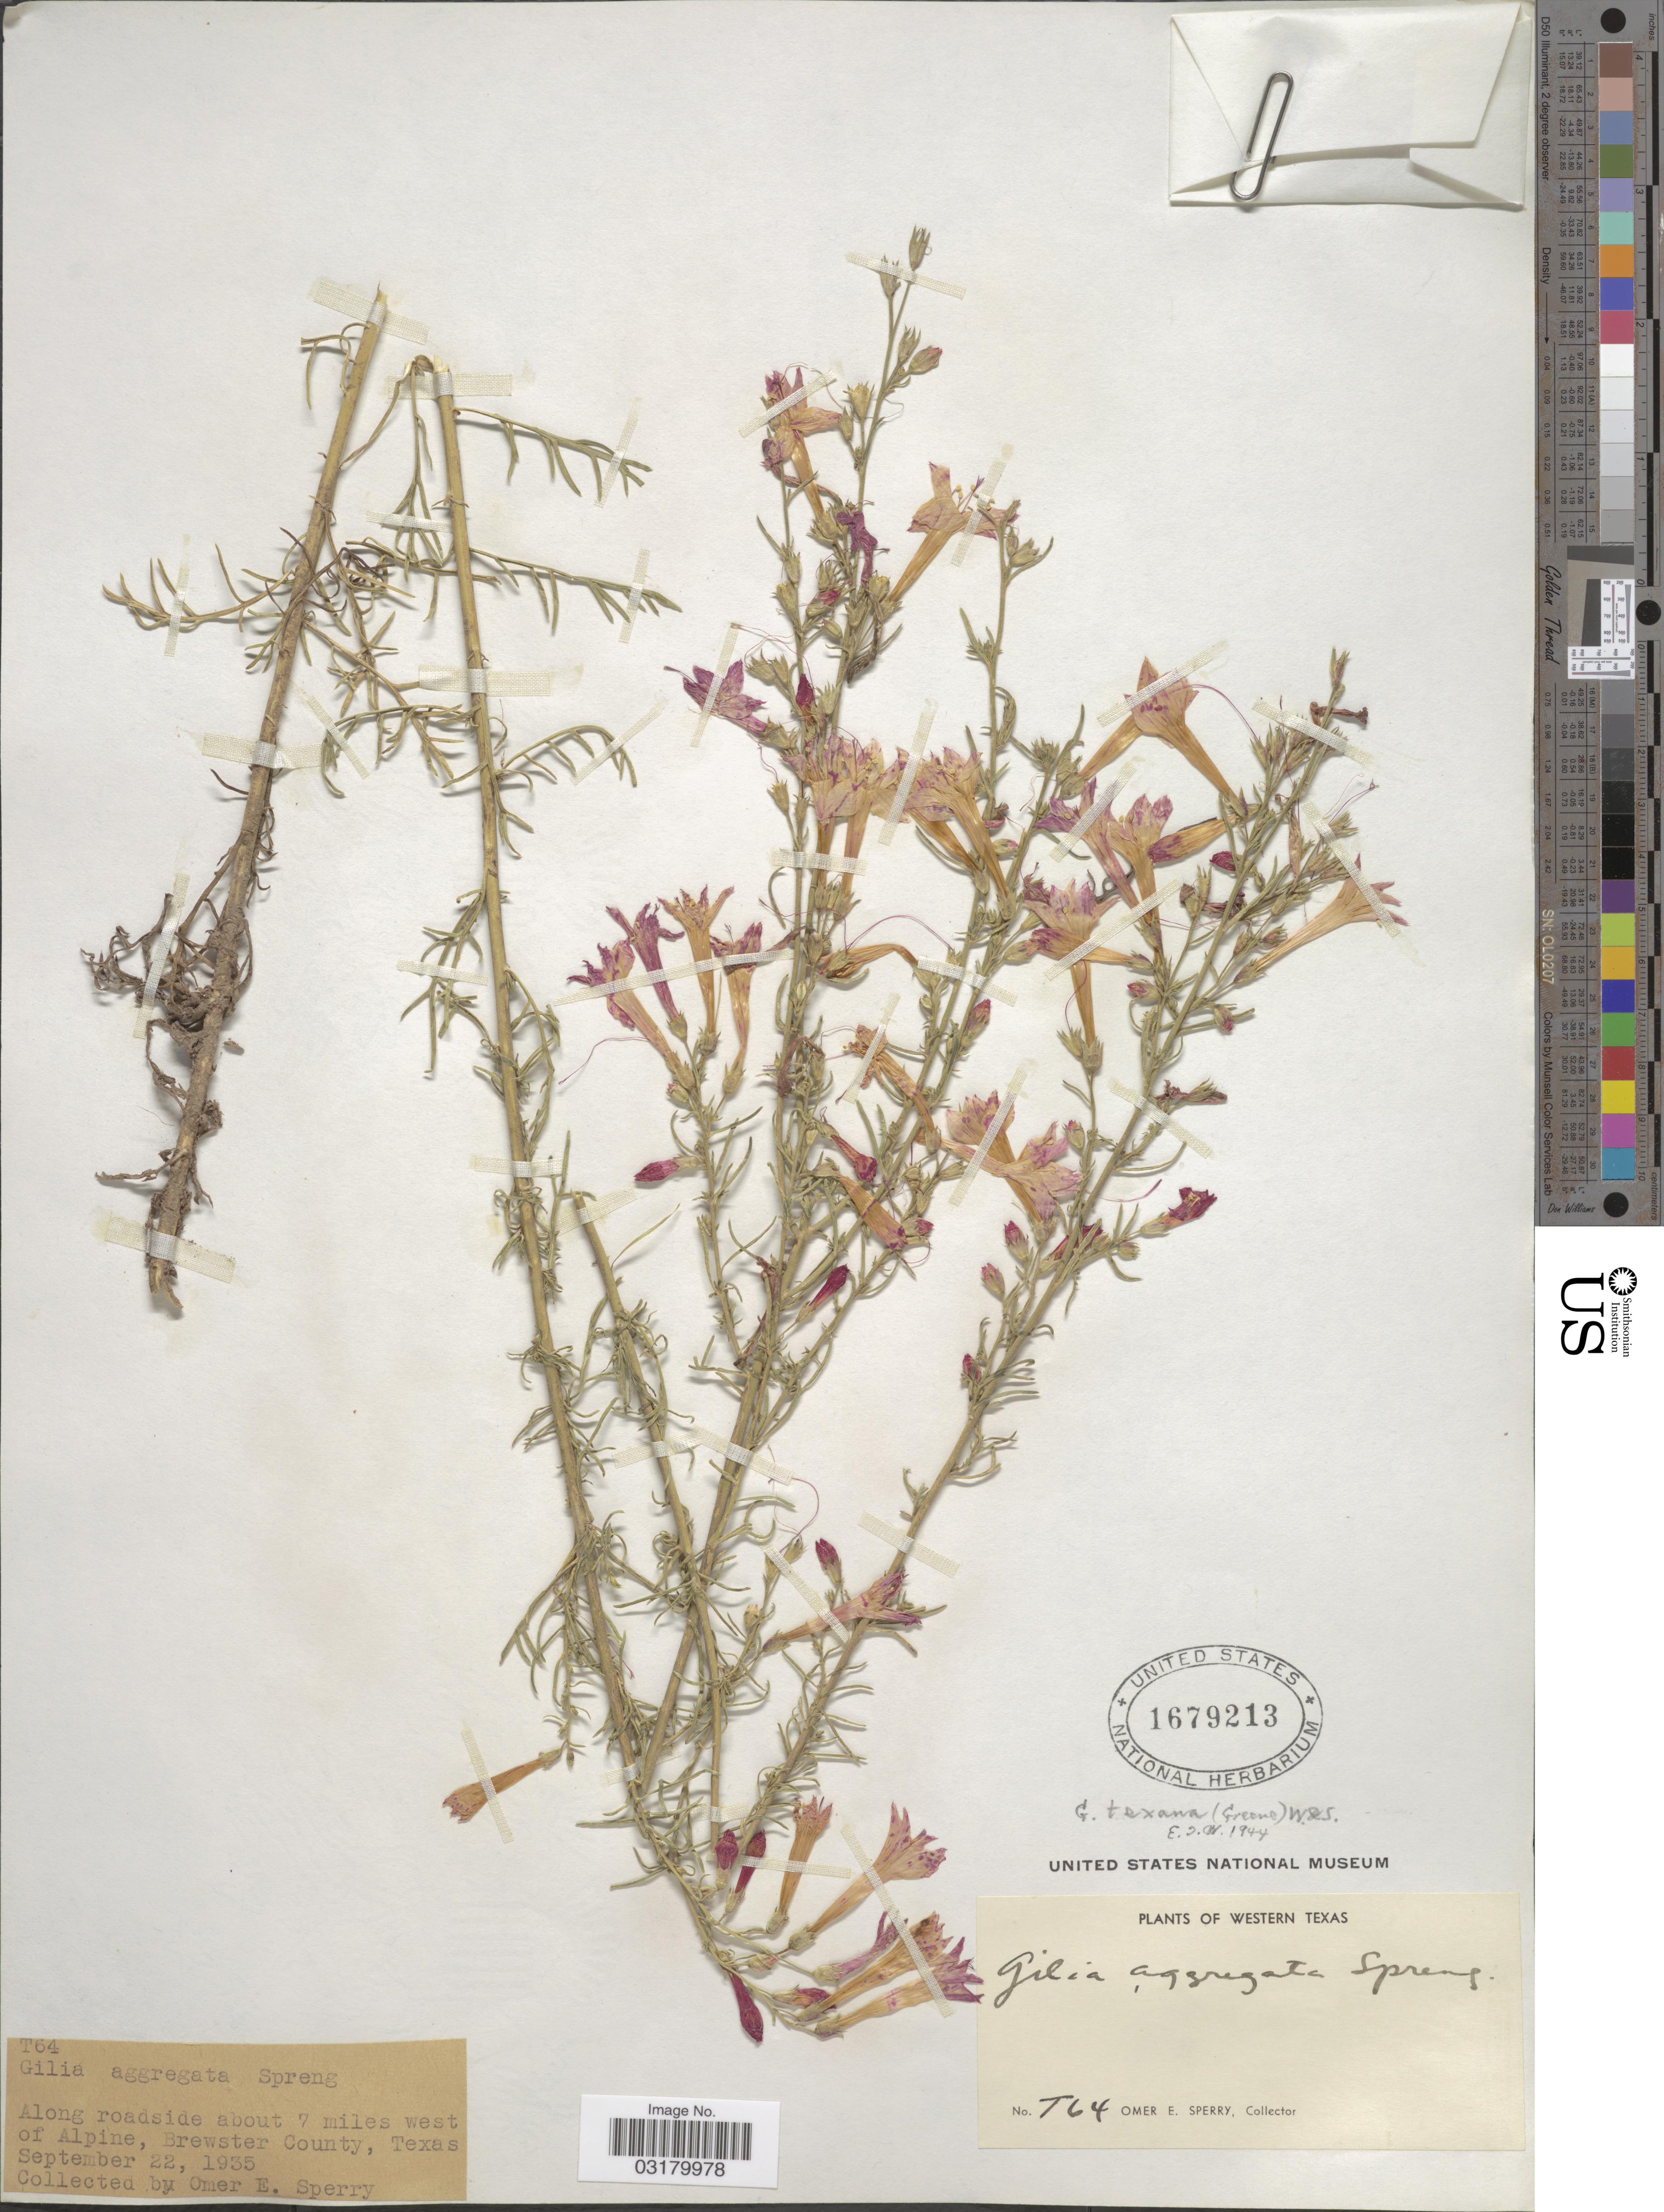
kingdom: Plantae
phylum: Tracheophyta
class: Magnoliopsida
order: Ericales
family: Polemoniaceae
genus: Ipomopsis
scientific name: Ipomopsis aggregata subsp. formosissima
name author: (Greene) Wherry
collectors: O. E. Sperry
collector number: T64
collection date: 1935-09-22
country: United States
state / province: Texas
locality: Along roadside about 7 miles west of Alpine, Brewster County.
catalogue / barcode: US 1679213